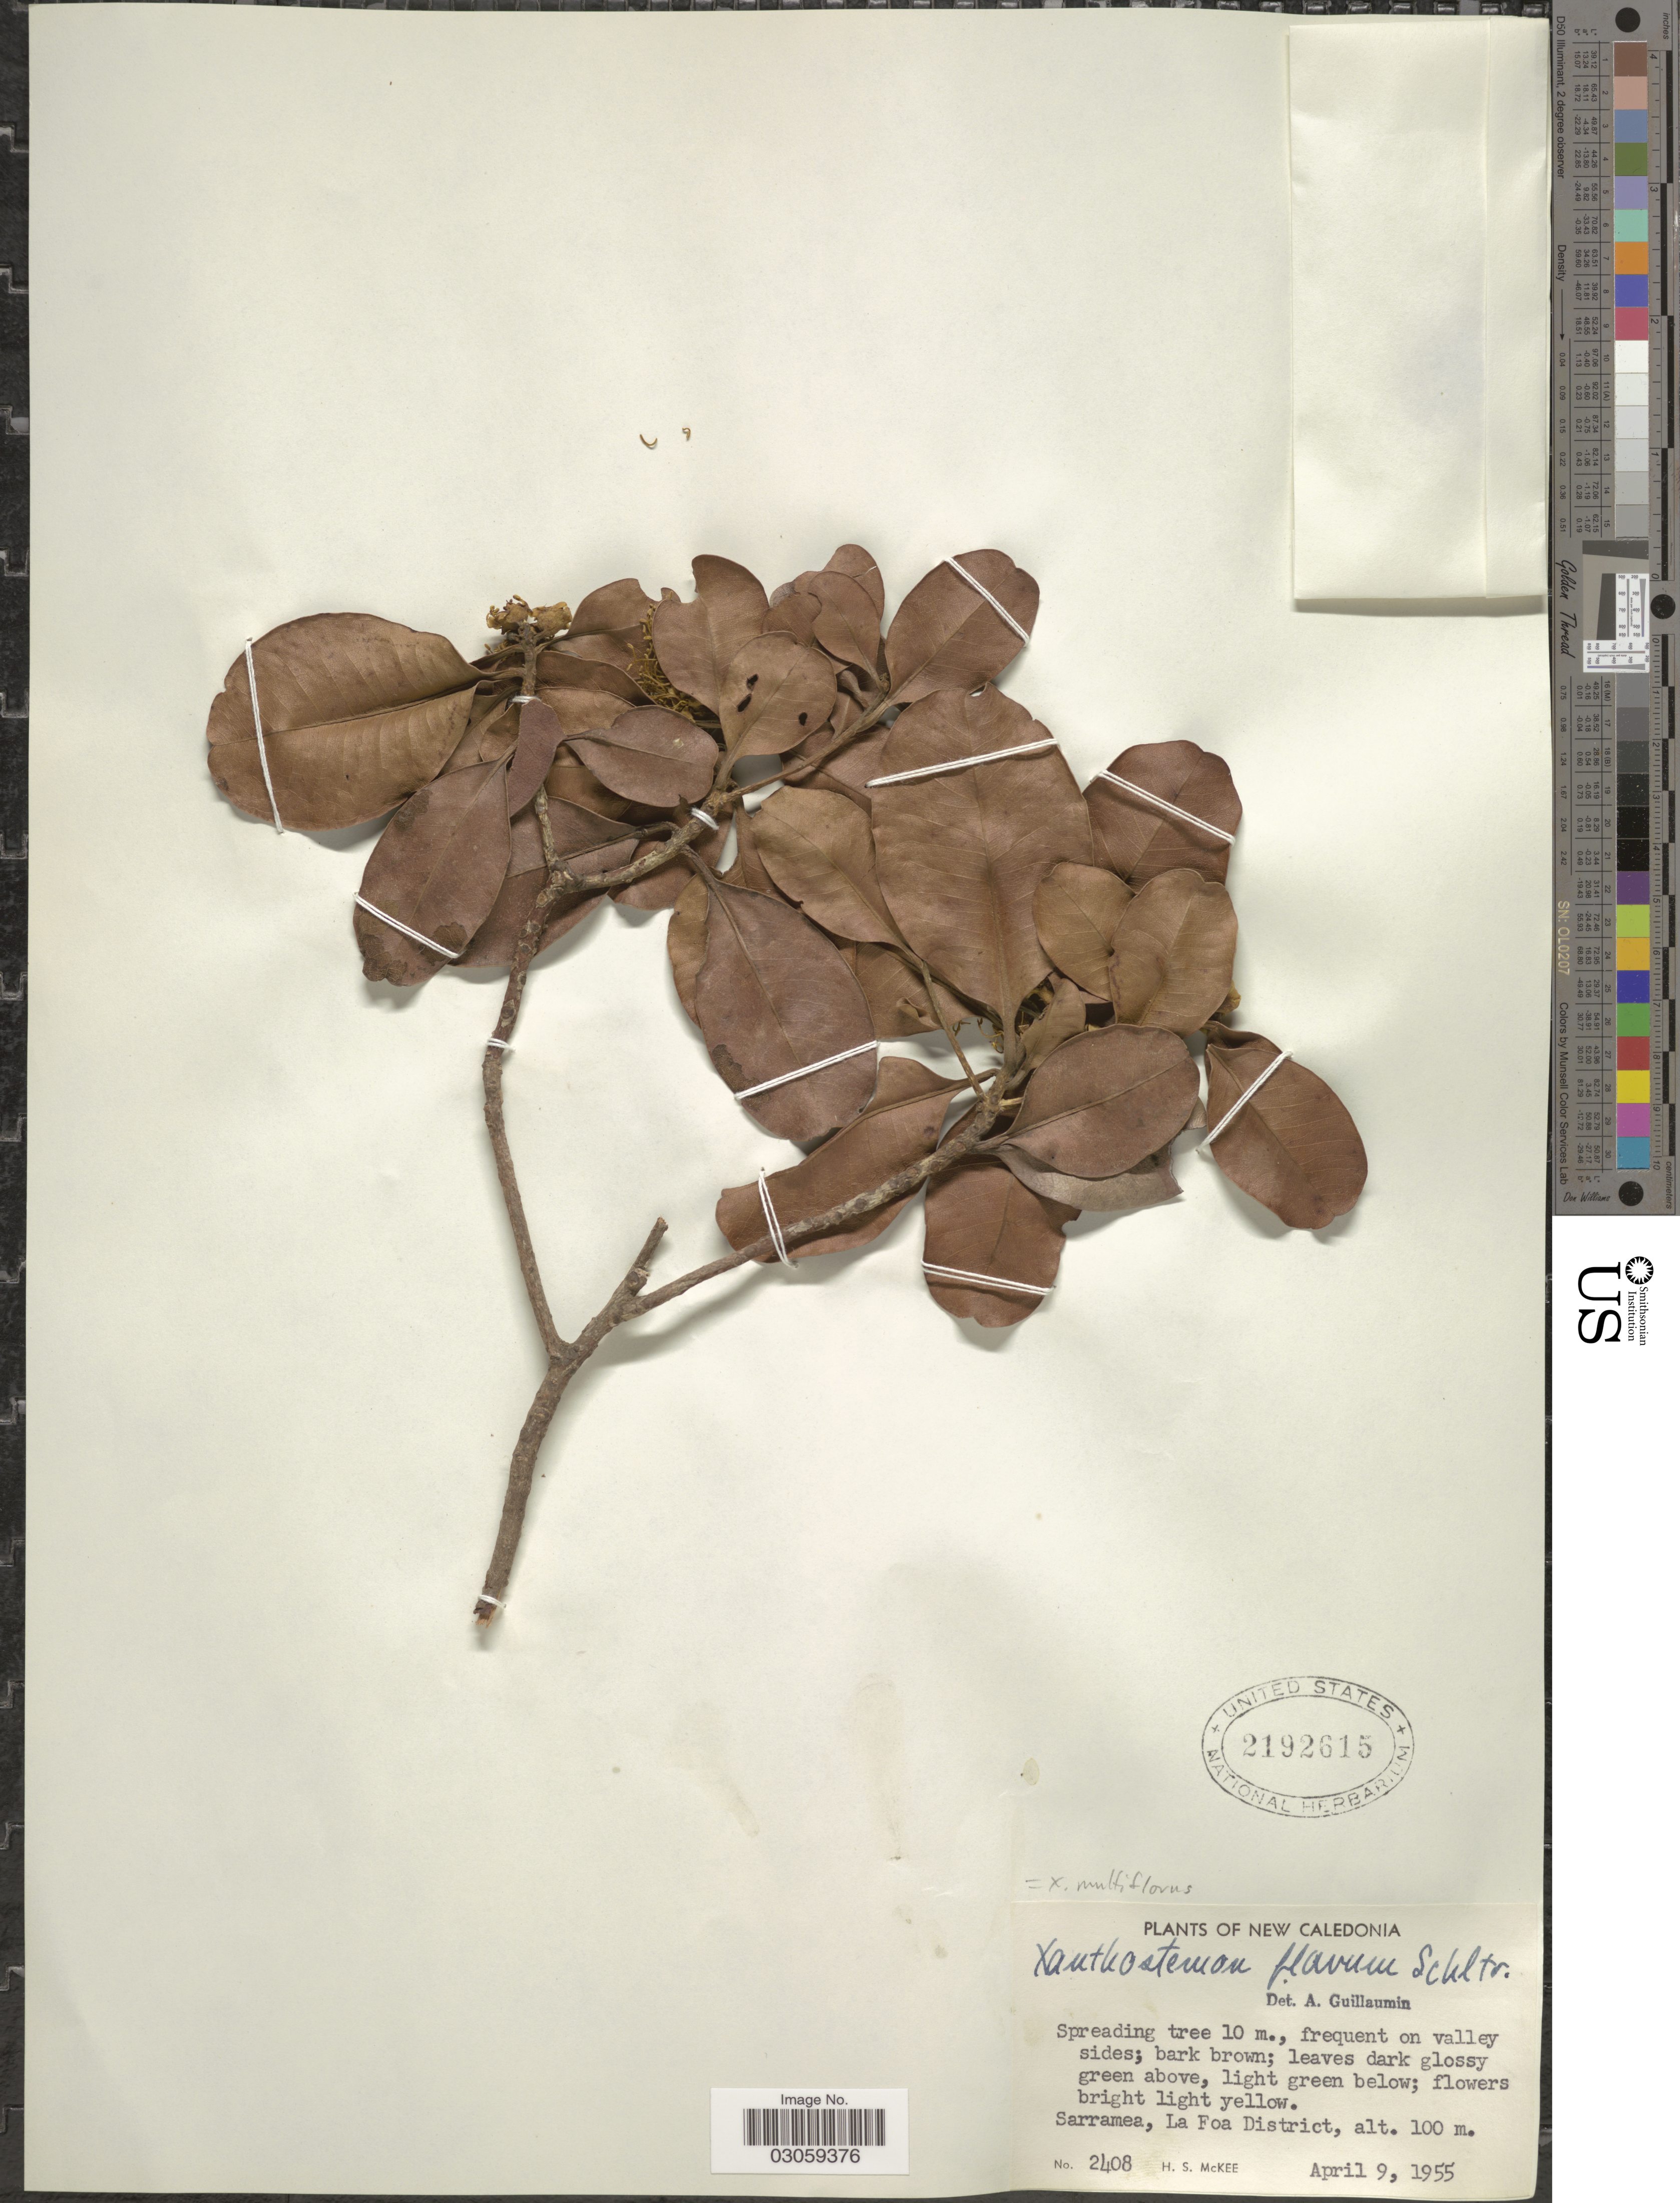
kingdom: Plantae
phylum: Tracheophyta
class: Magnoliopsida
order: Myrtales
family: Myrtaceae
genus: Xanthostemon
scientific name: Xanthostemon multiflorus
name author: (Montrouz.) Beauvis.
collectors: H. S. McKee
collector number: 2408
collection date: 1955-04-09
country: New Caledonia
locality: Sarramea, La Foa District.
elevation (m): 100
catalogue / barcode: US 2192615